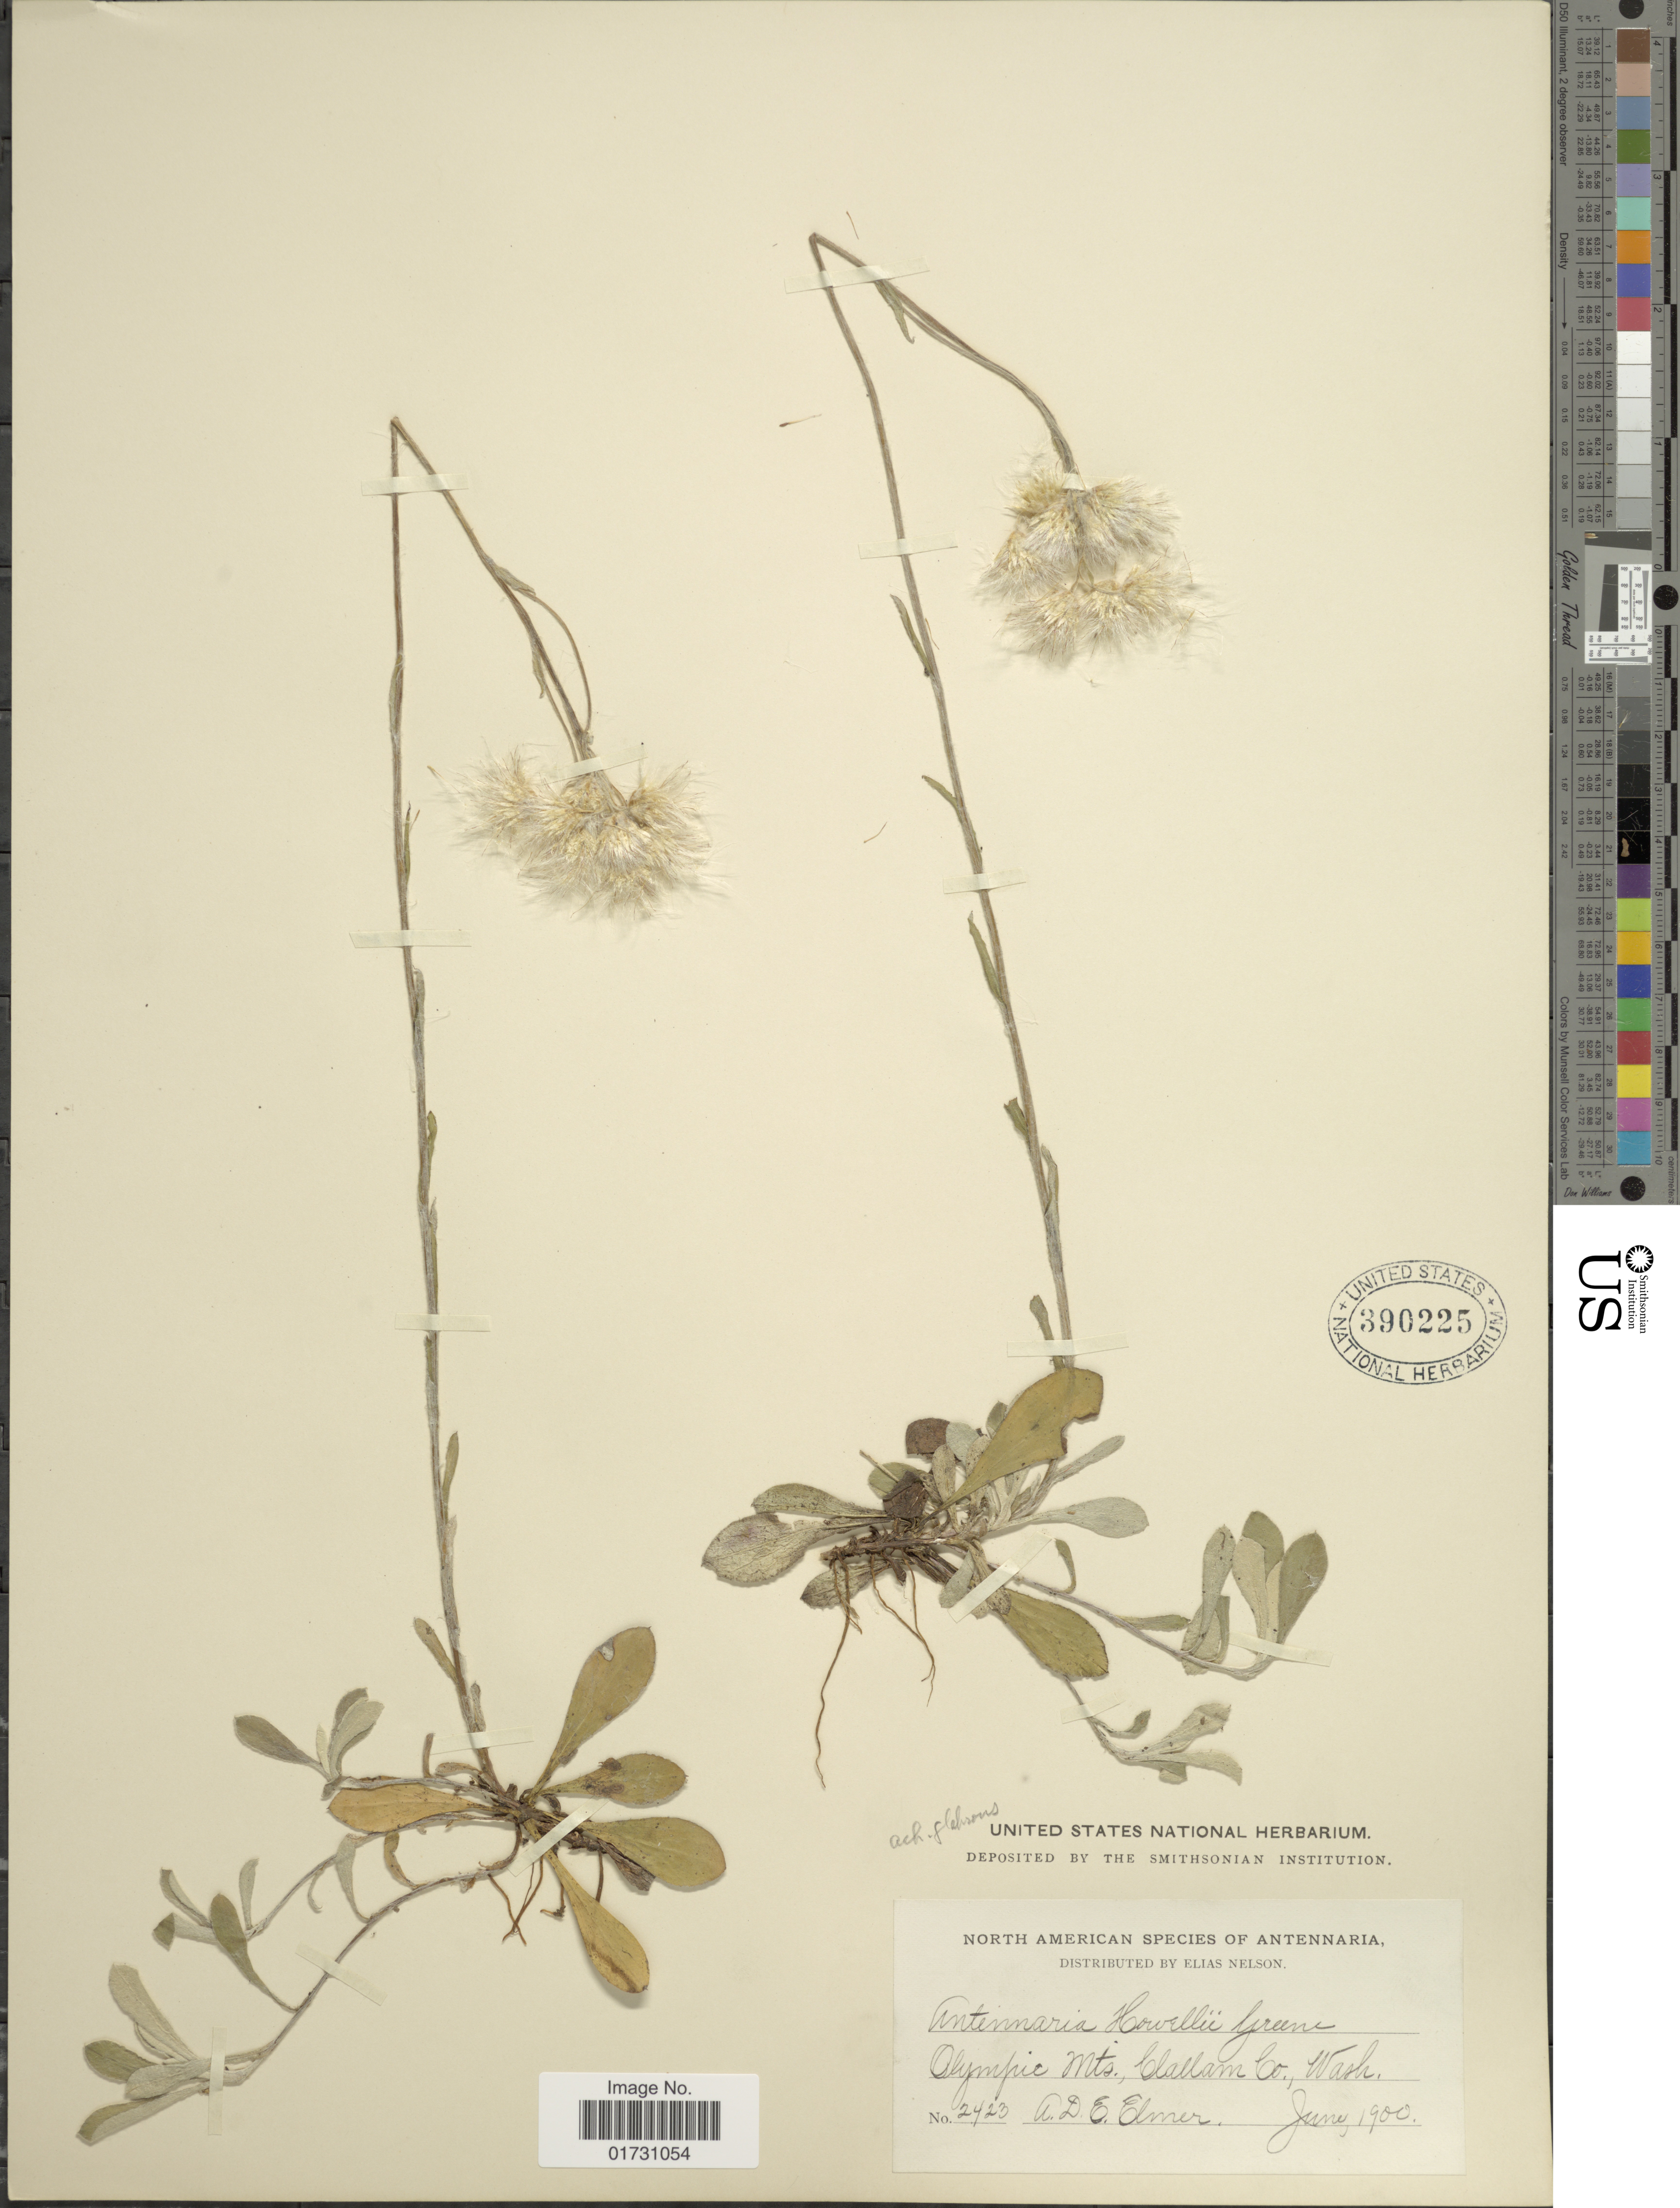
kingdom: Plantae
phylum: Tracheophyta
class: Magnoliopsida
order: Asterales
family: Asteraceae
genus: Antennaria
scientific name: Antennaria howellii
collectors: A. D. E. Elmer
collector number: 2423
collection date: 1900-06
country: United States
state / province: Washington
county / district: Clallam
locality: Olympic Mts., Clallam Co., Wash.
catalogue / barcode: US 390225